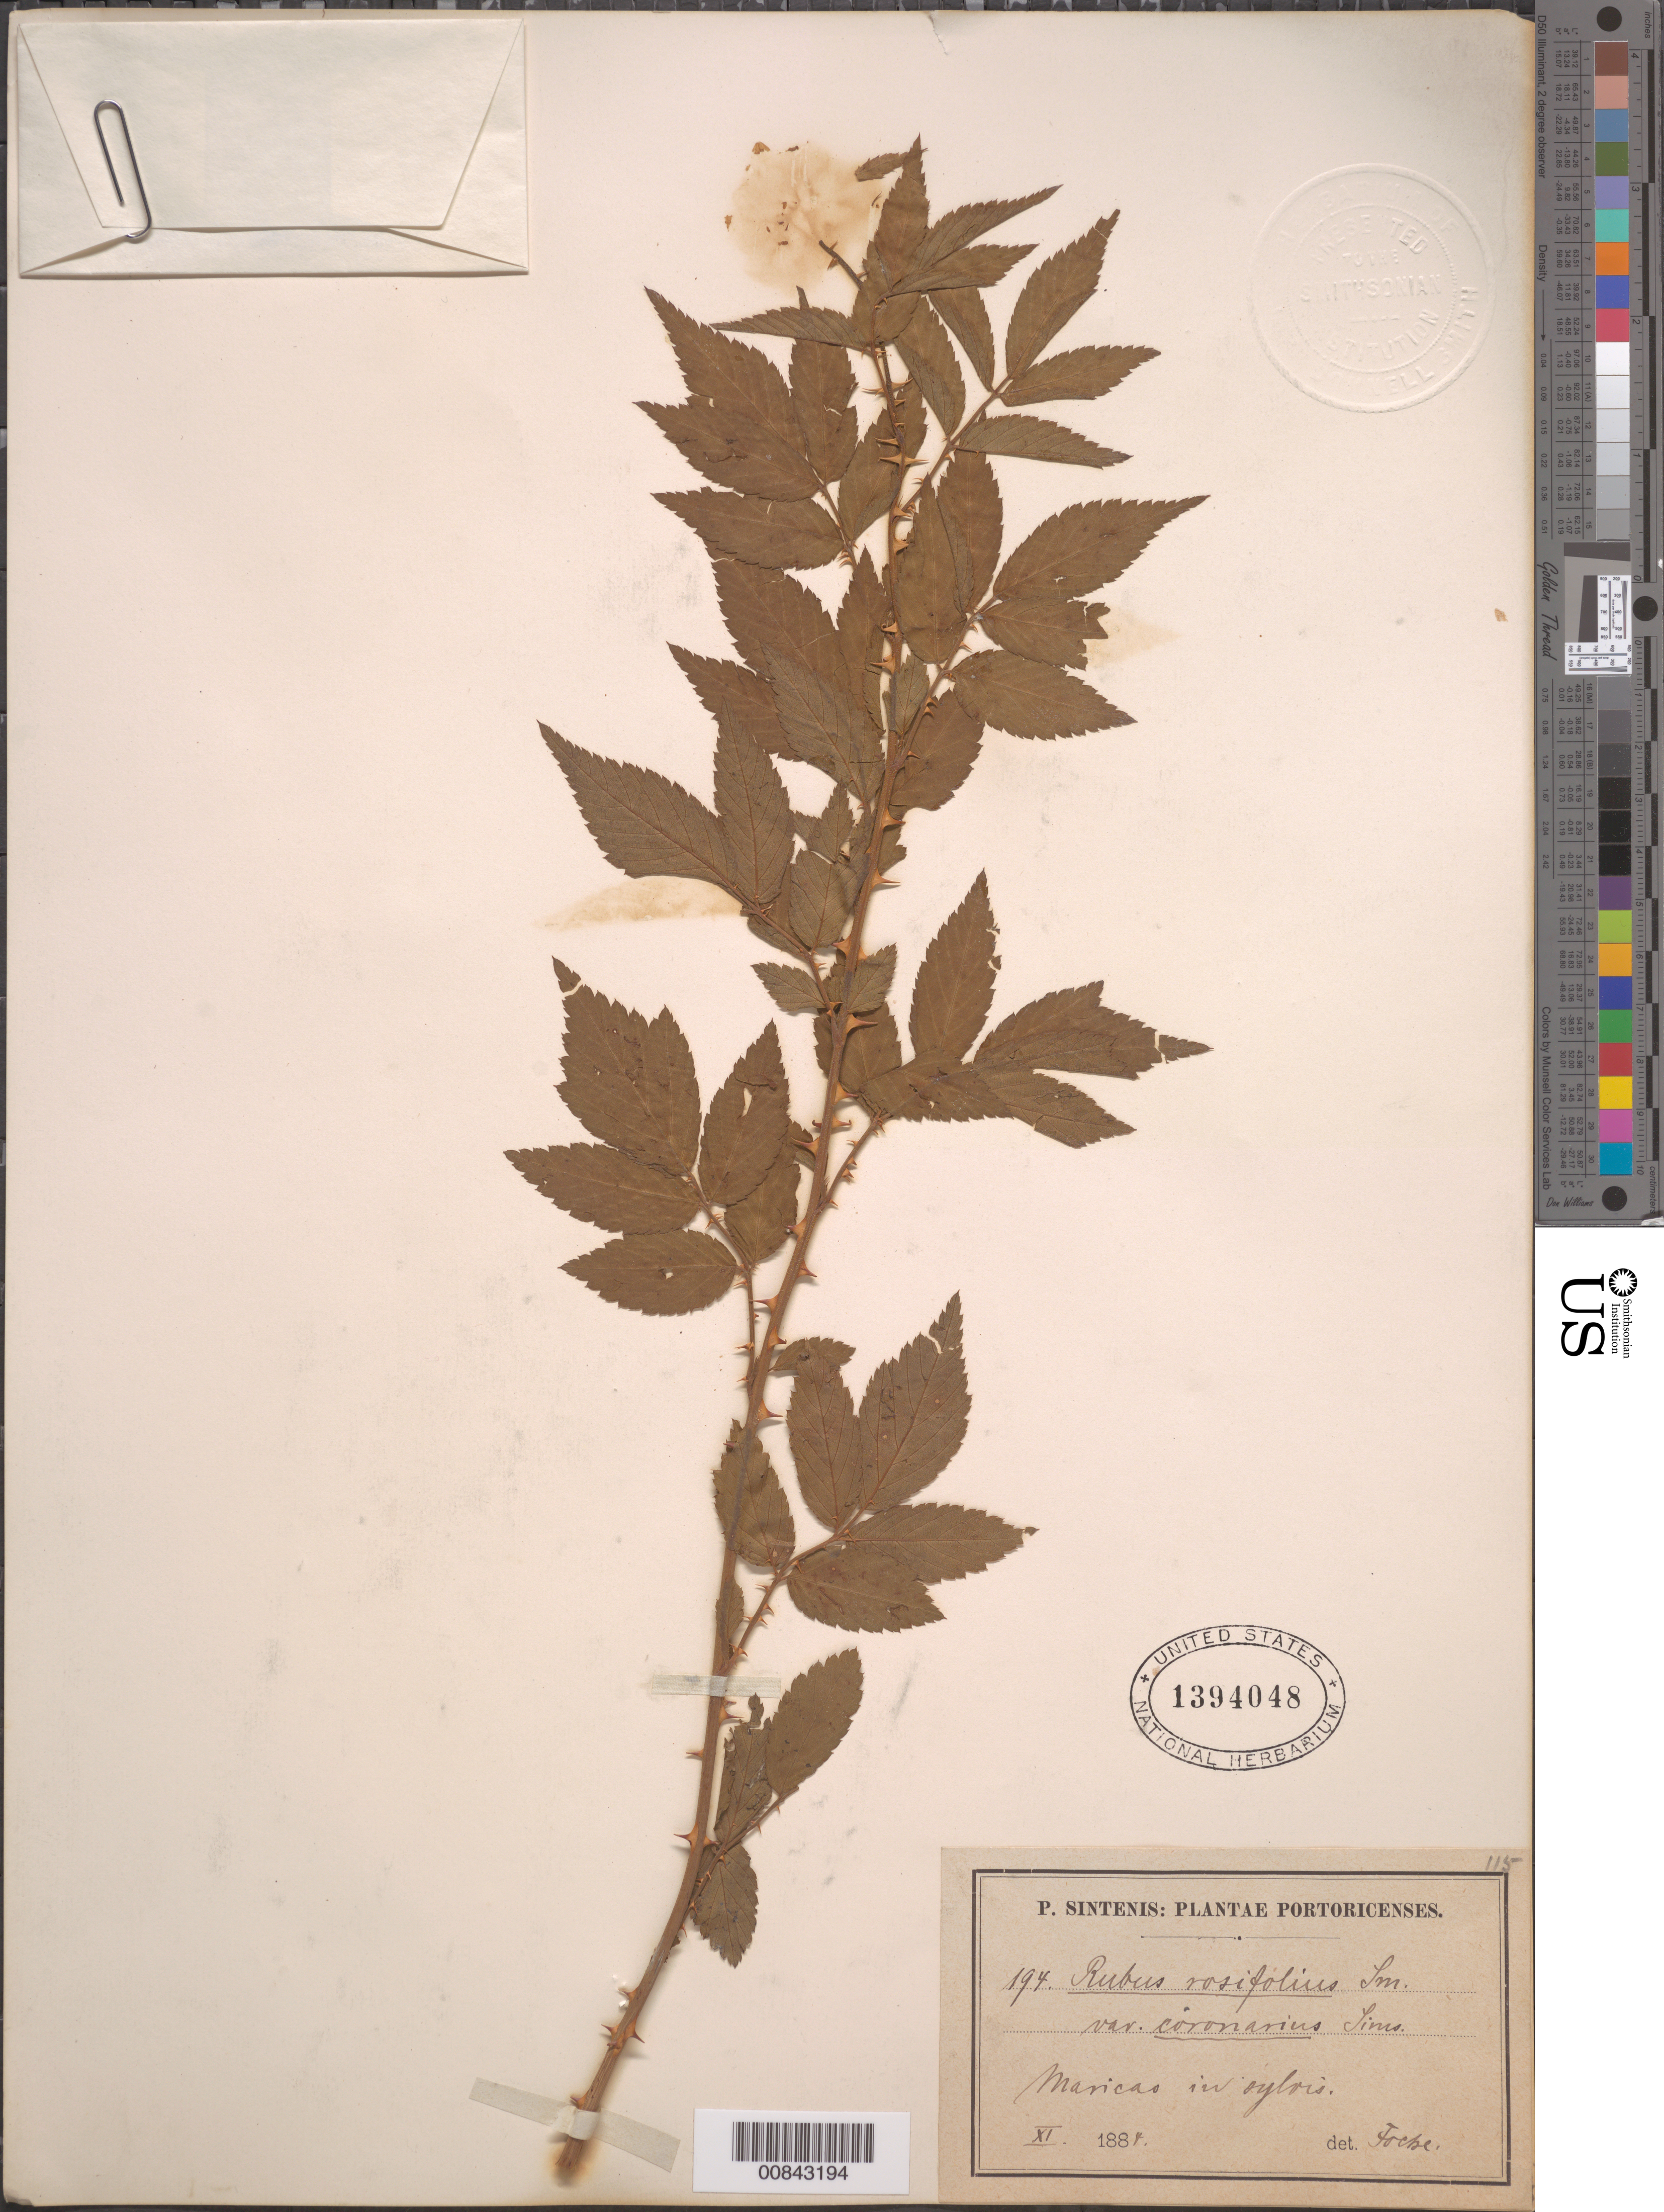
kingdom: Plantae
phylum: Tracheophyta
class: Magnoliopsida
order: Rosales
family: Rosaceae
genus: Rubus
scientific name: Rubus rosaefolius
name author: Sm.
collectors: P. Sintenis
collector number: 194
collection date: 1884-11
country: Puerto Rico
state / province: Maricao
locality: Maricao in sylvis.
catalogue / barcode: US 1394048